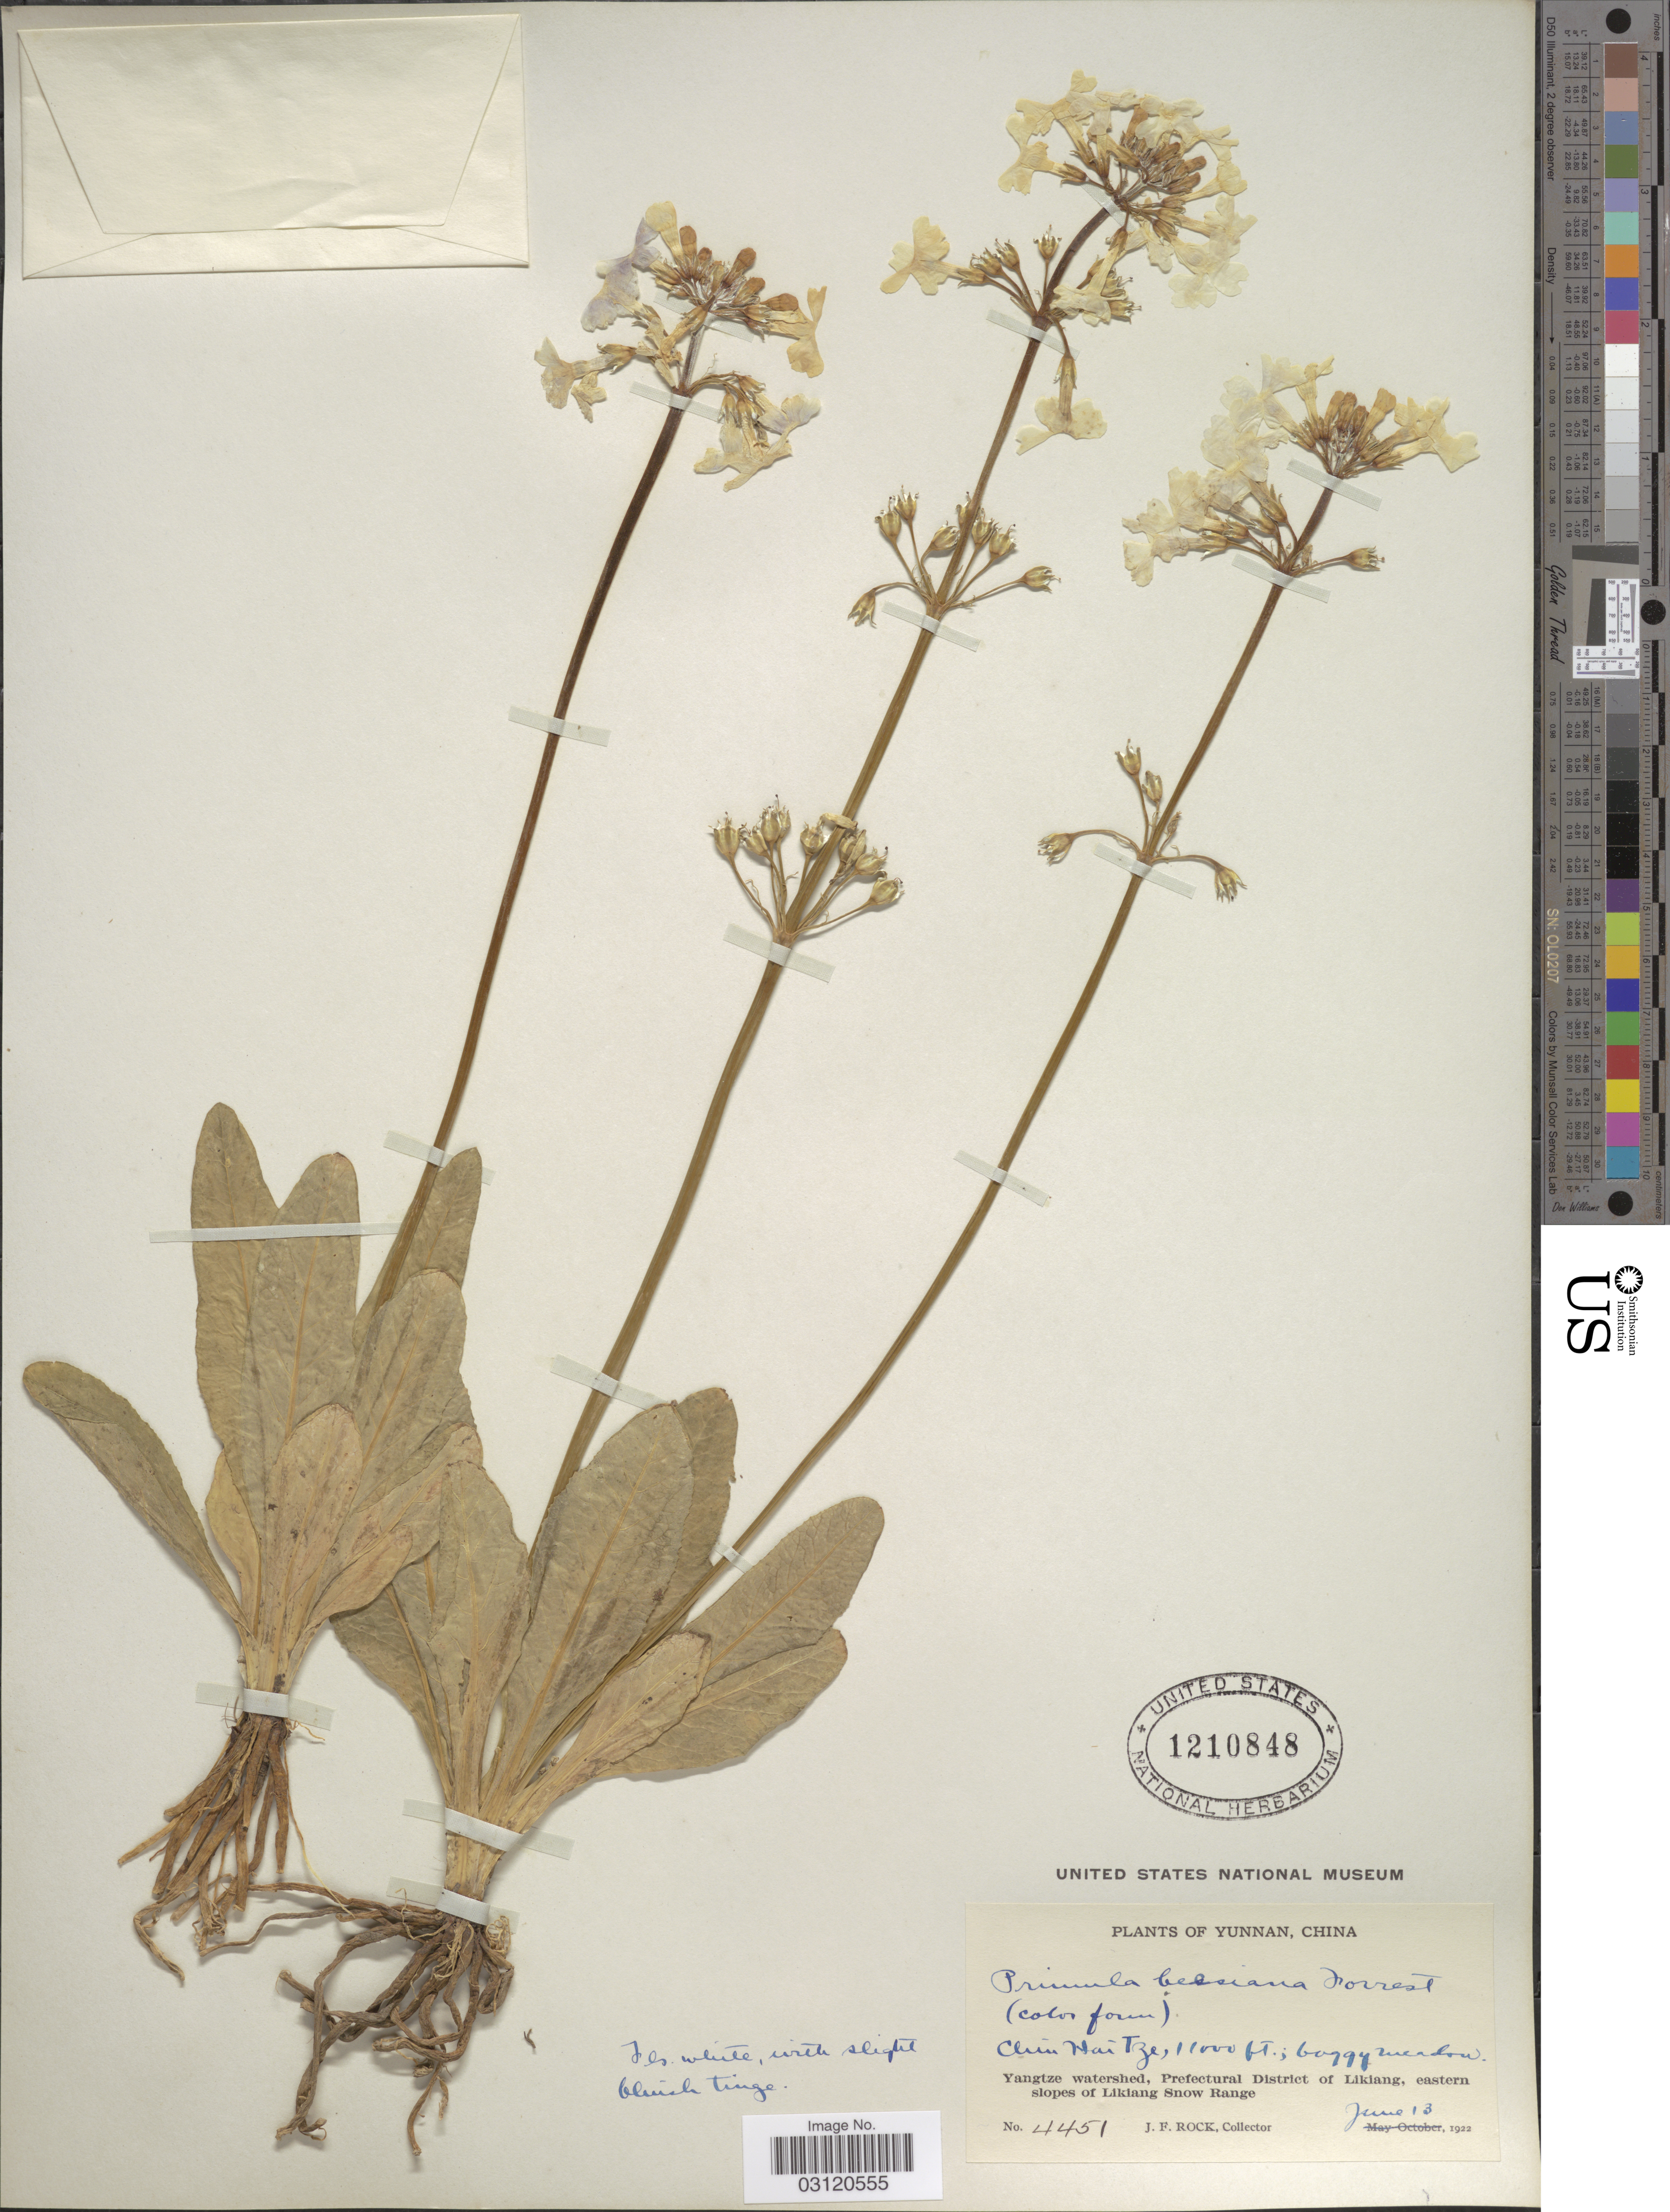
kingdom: Plantae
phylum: Tracheophyta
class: Magnoliopsida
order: Ericales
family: Primulaceae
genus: Primula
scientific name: Primula beesiana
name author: Forrest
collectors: J. Rock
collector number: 4451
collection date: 1922-06-13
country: China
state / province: Yunnan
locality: Chin Hai Ize, Yangtze watershed, Prefectural District of Likiang, eastern slopes of Likiang Snow Range.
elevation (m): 3353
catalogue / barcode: US 1210848